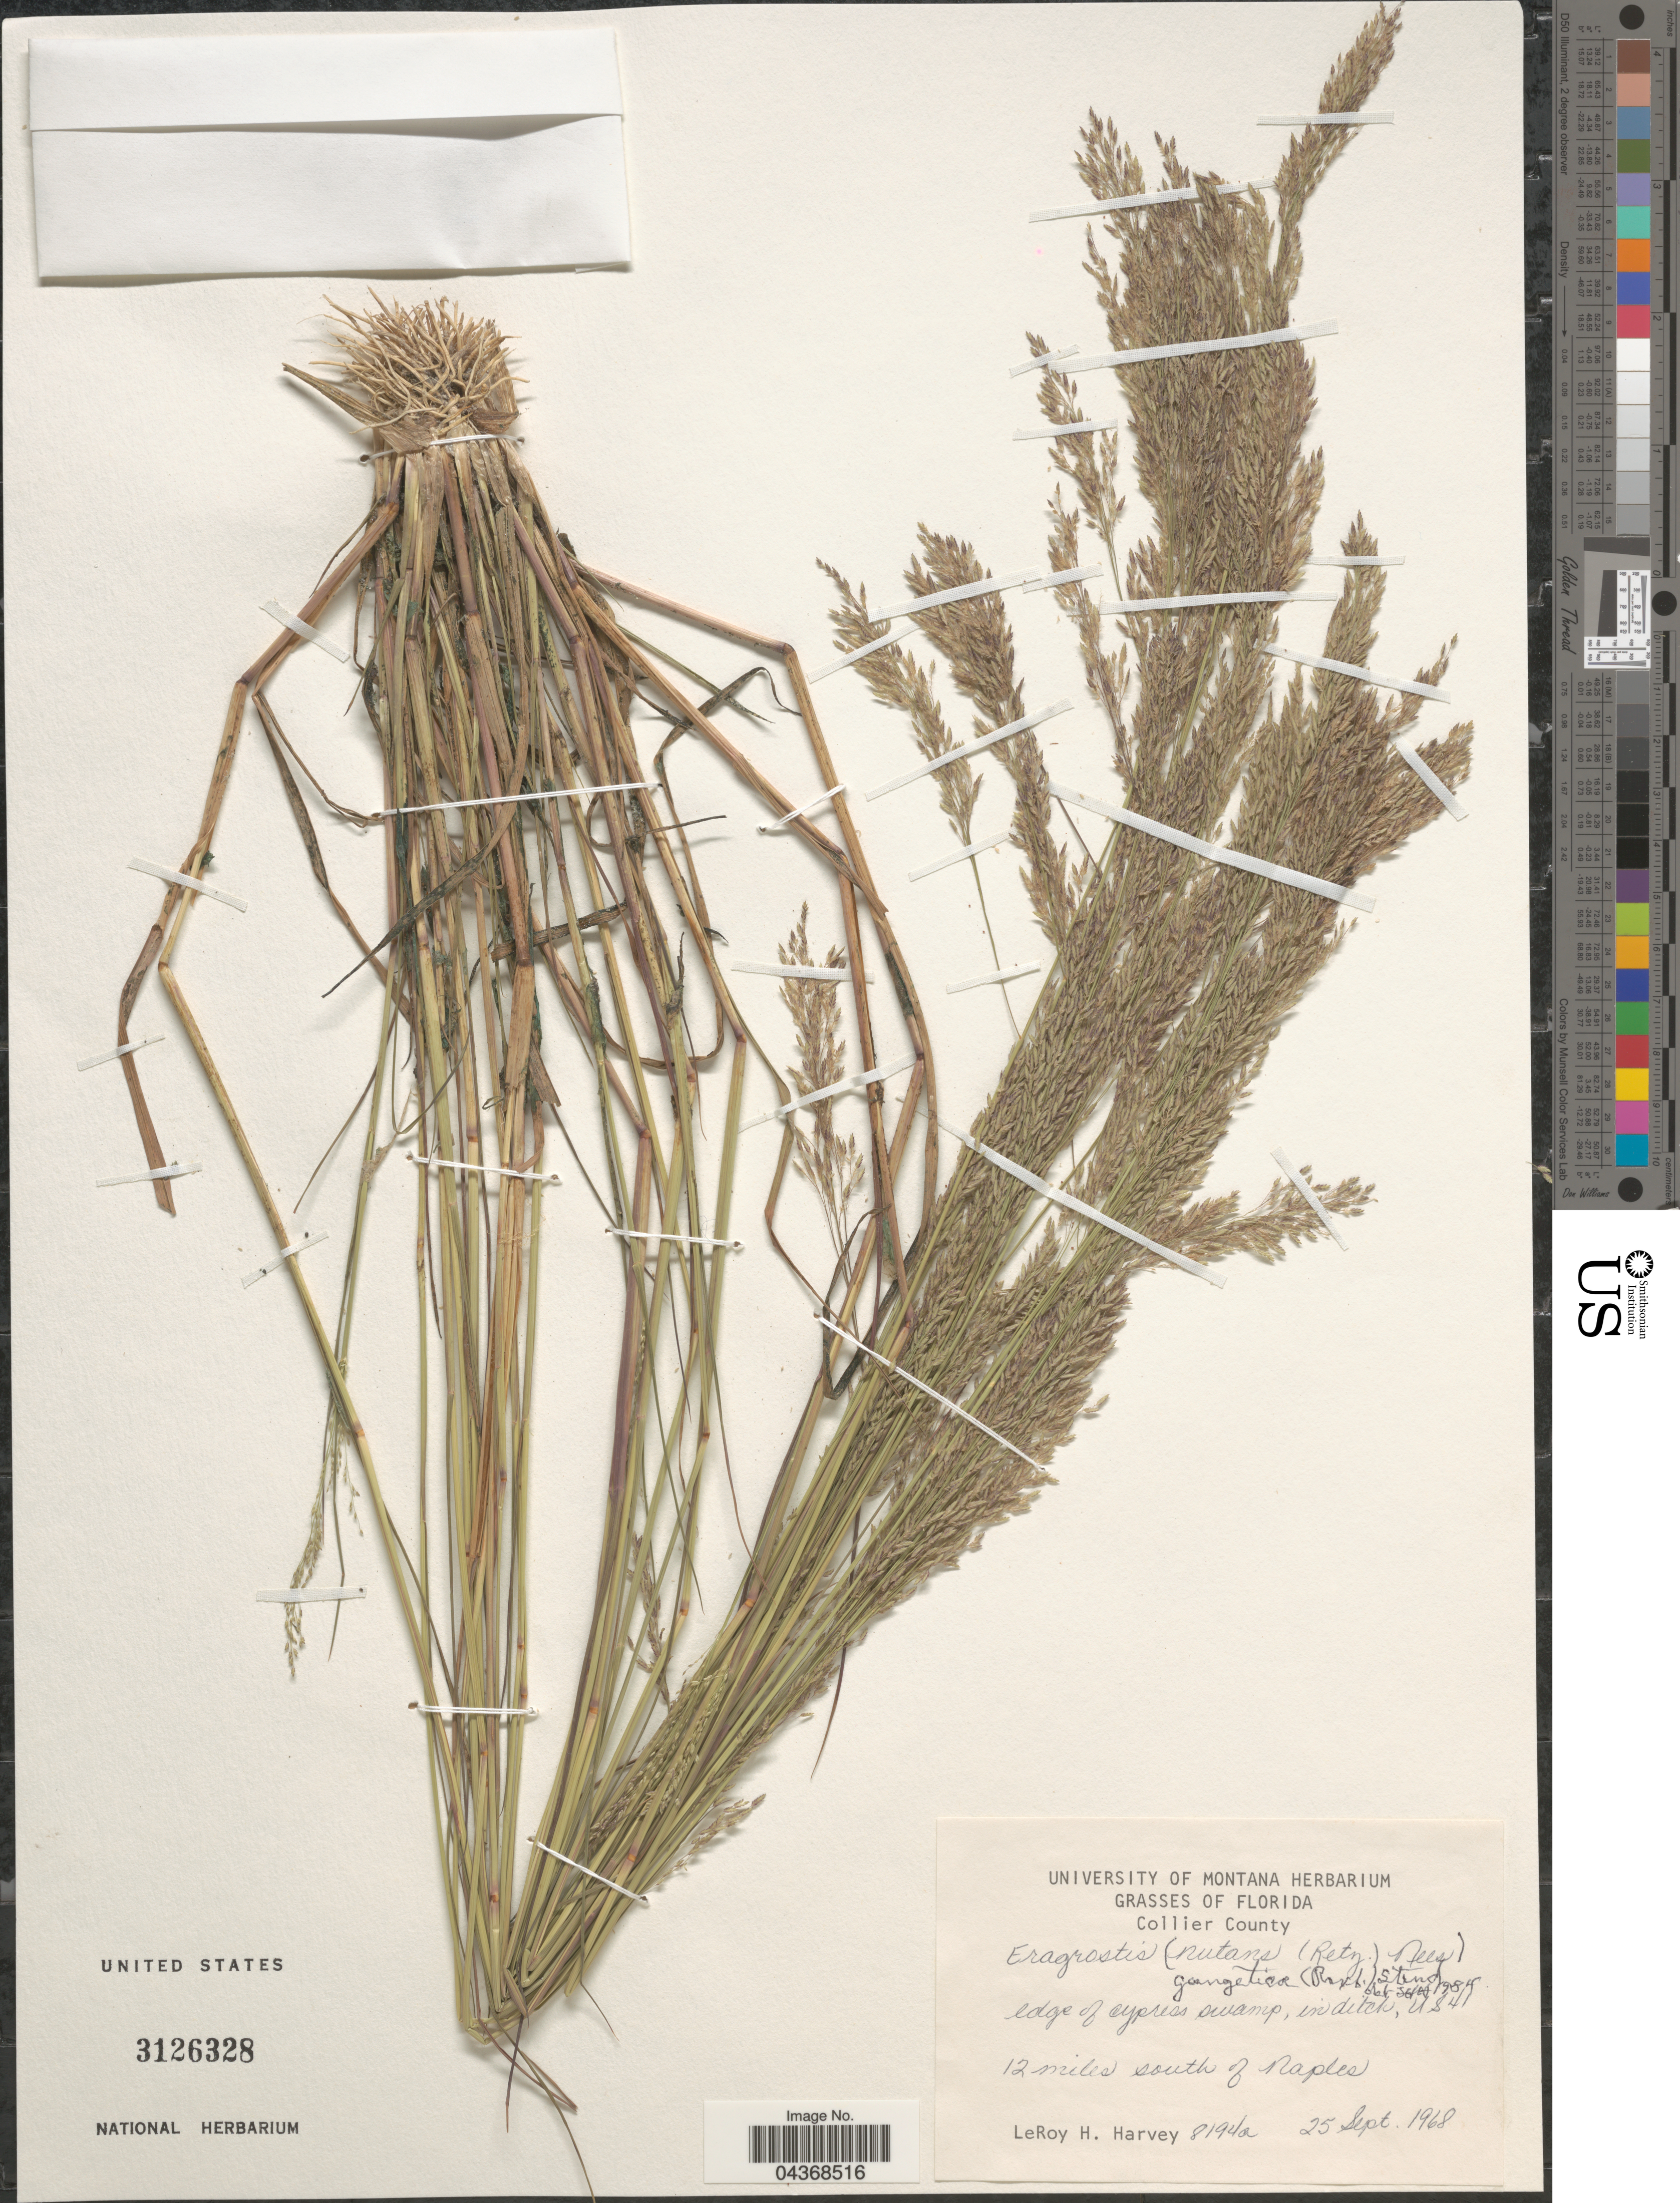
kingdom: Plantae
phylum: Tracheophyta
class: Liliopsida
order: Poales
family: Poaceae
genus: Eragrostis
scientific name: Eragrostis gangetica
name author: (Roxb.) Steud.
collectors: L. H. Harvey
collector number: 8914a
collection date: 1968-09-25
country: United States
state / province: Florida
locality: Collier County. US41. 12 miles south of Naples.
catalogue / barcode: US 3126328